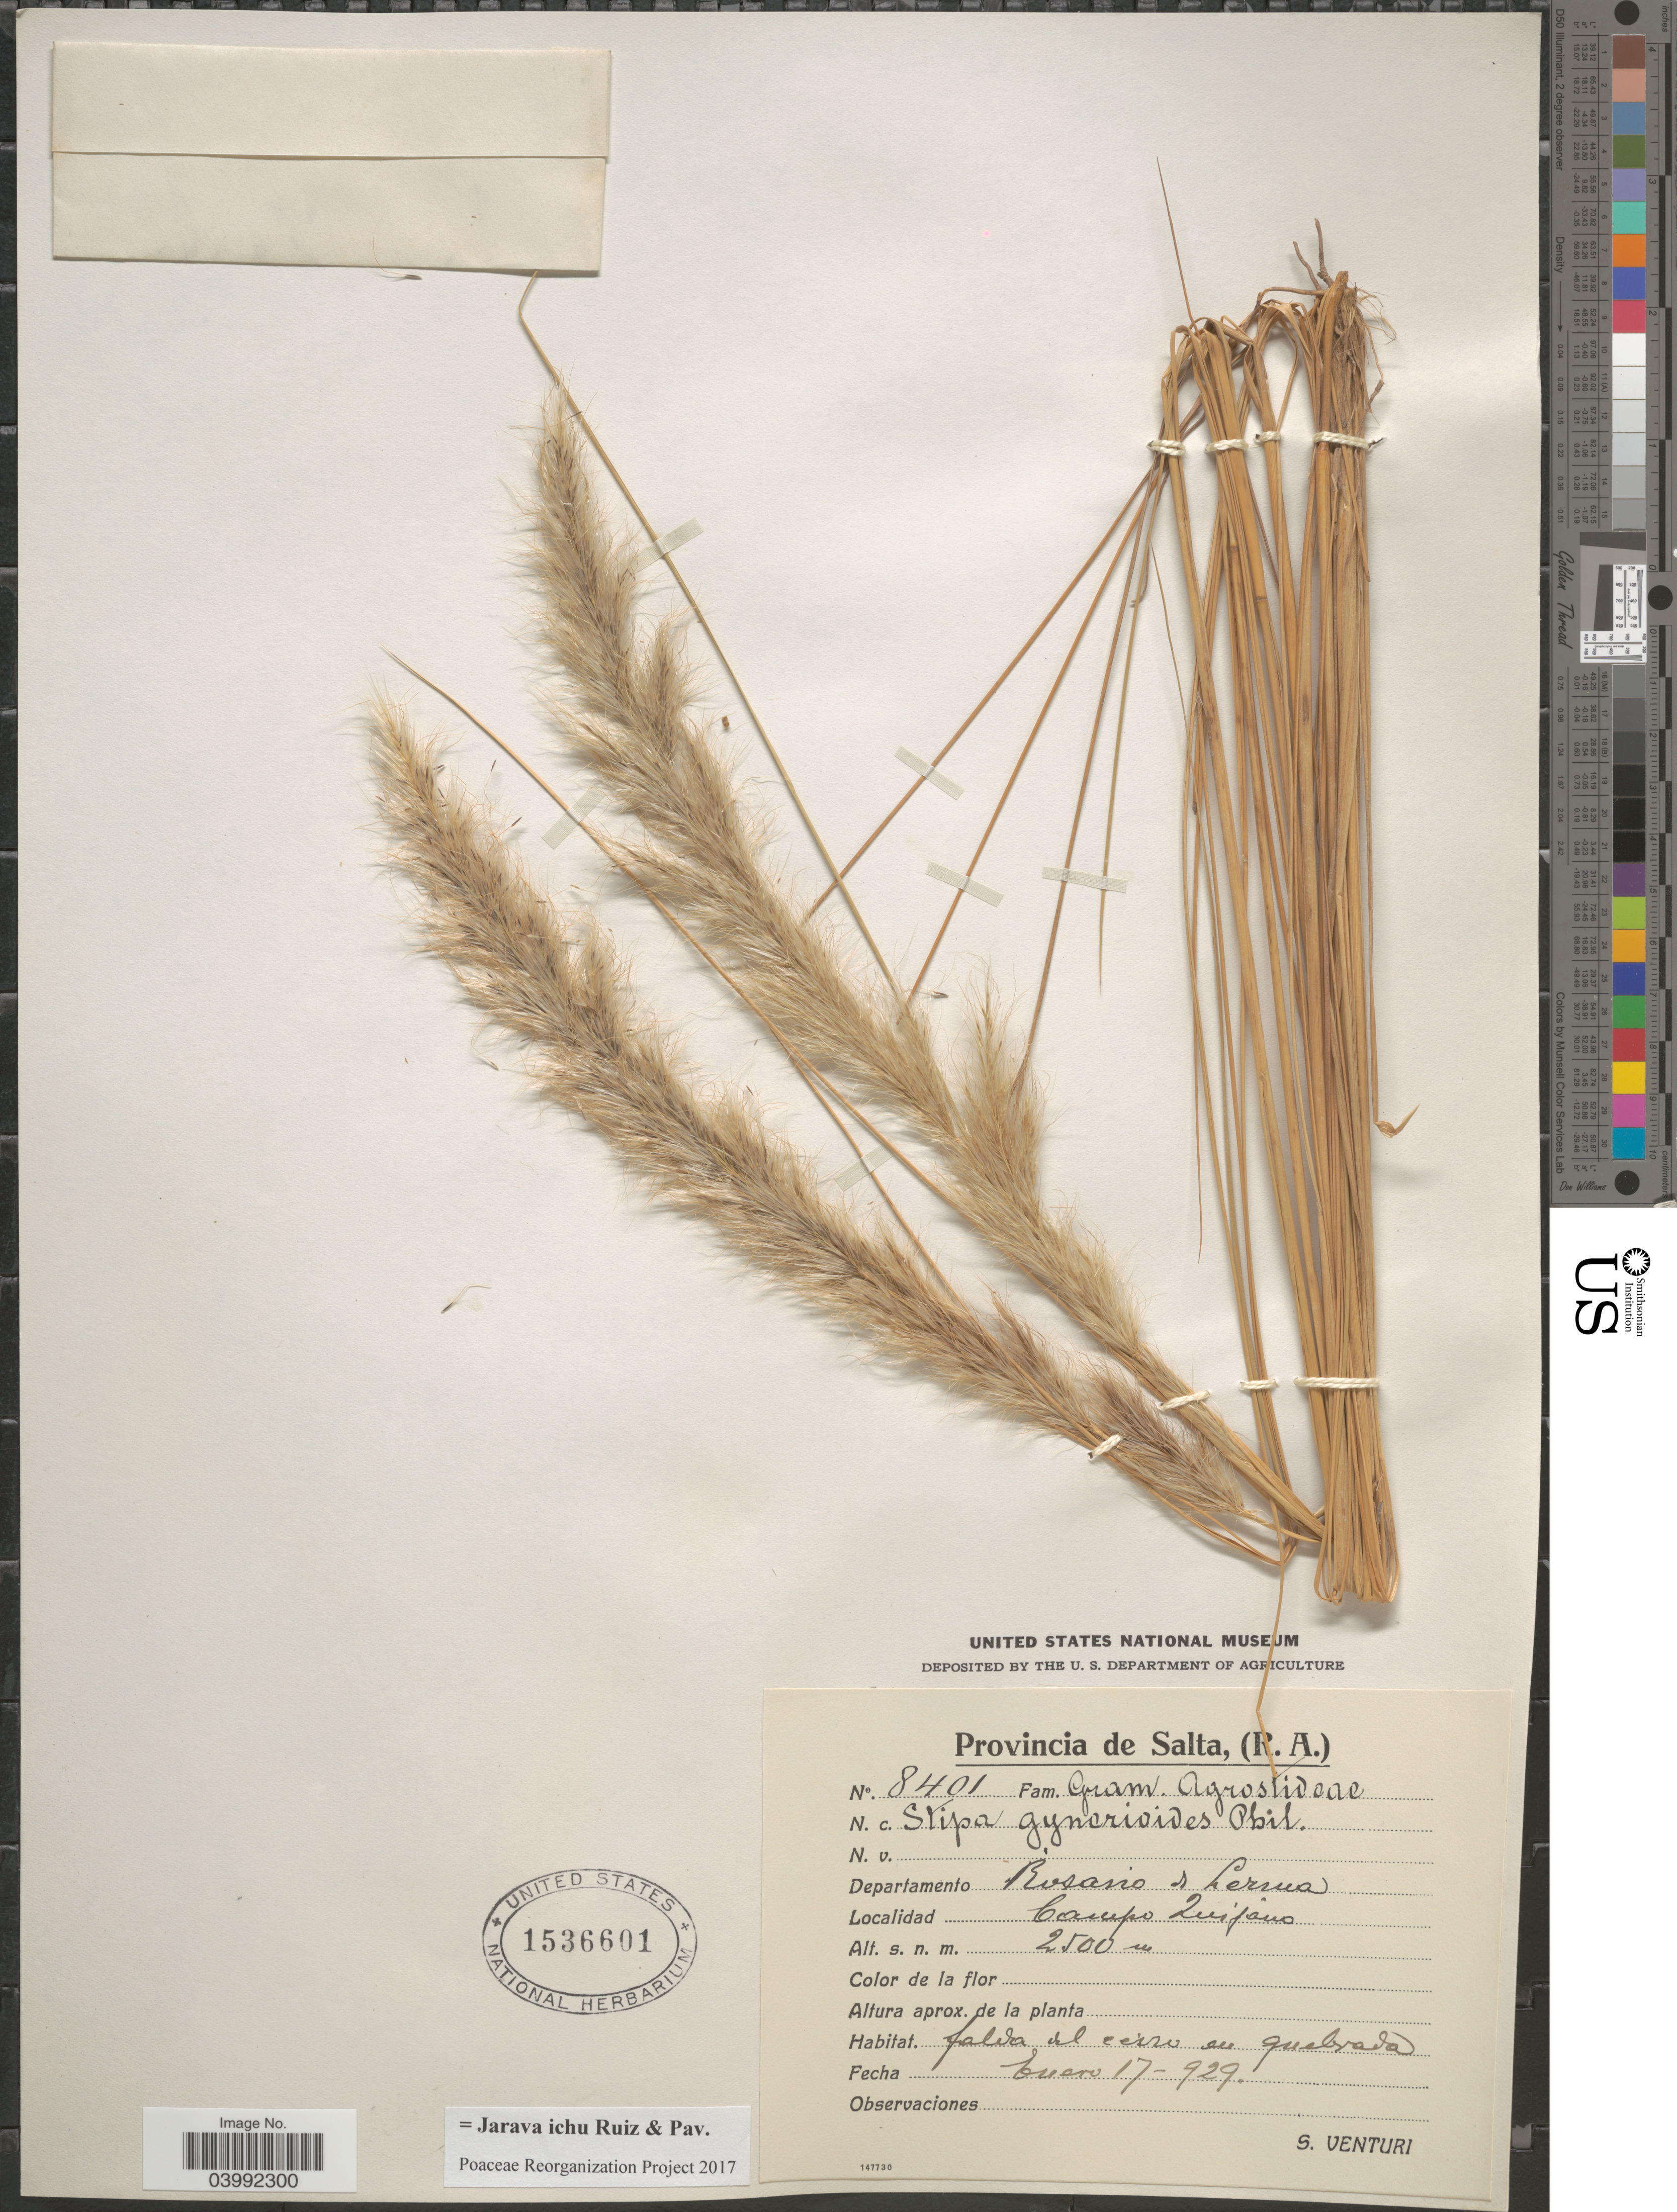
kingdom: Plantae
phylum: Tracheophyta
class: Liliopsida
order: Poales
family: Poaceae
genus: Jarava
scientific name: Jarava ichu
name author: Ruiz & Pav.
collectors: S. Venturi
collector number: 8401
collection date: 1929-01-17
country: Argentina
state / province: Salta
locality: Departamento Rosario de Lerma. Campo Quijano.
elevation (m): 2500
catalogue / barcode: US 1536601